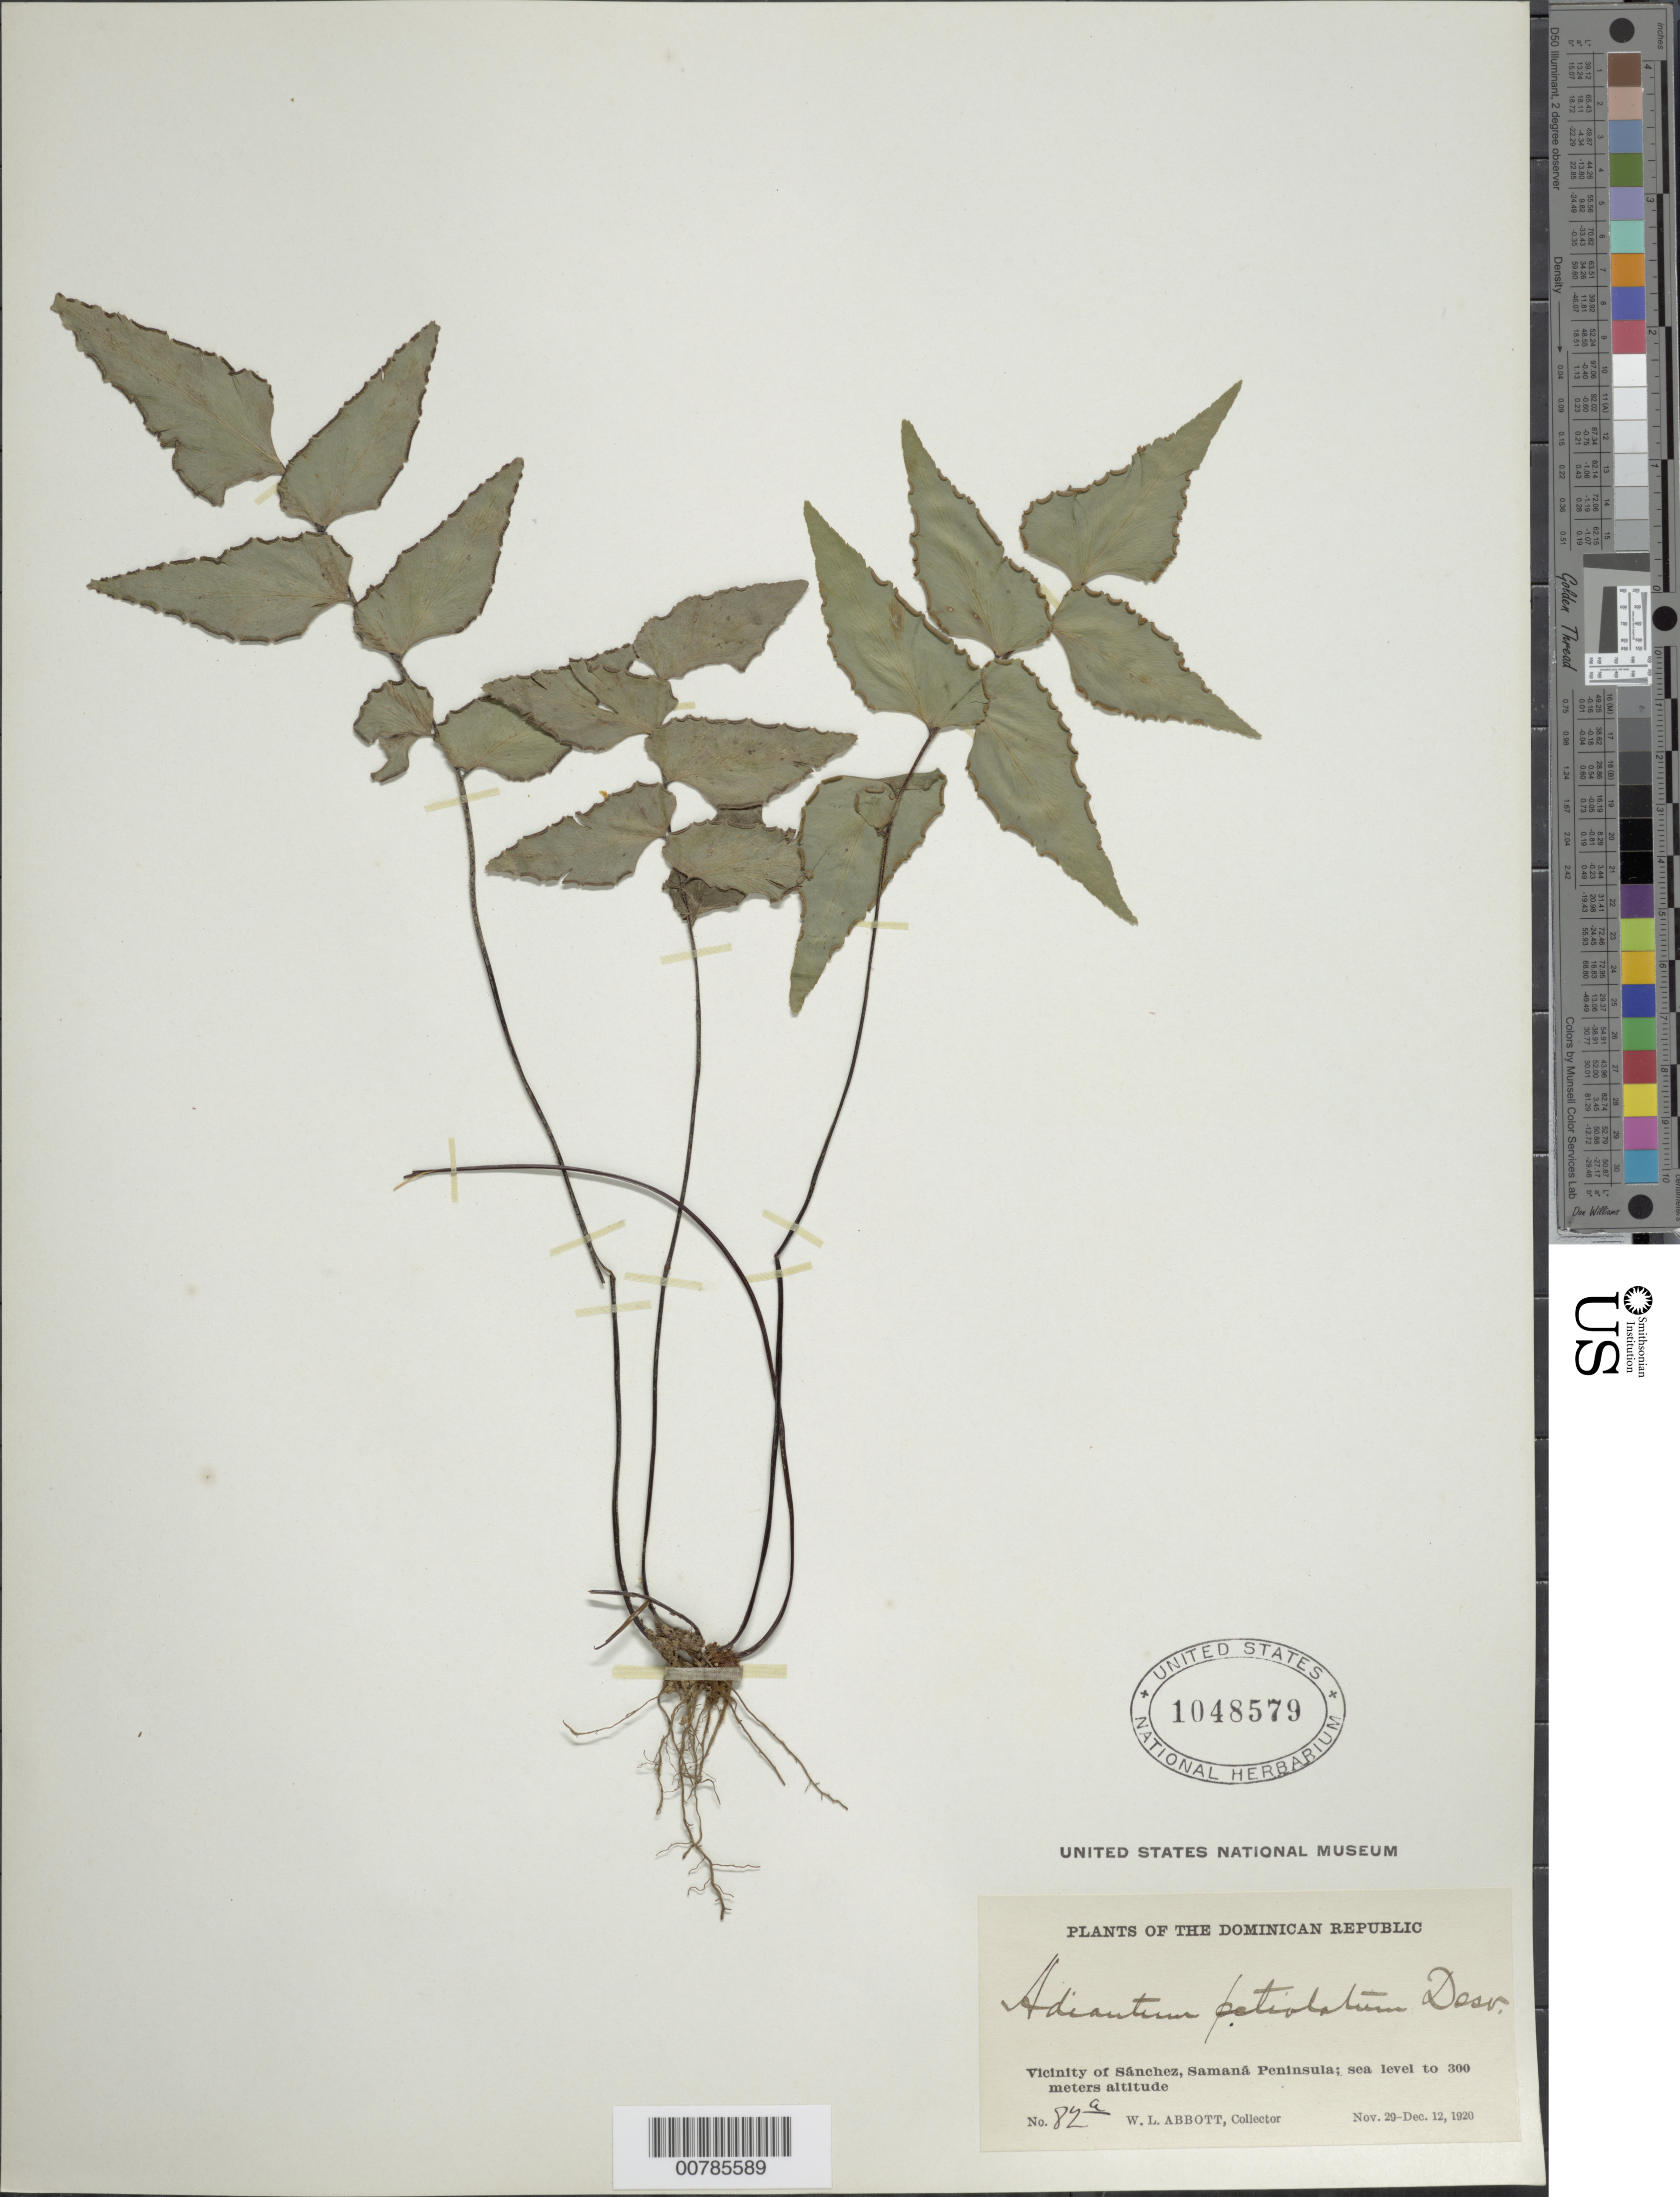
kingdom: Plantae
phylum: Tracheophyta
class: Polypodiopsida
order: Polypodiales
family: Pteridaceae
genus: Adiantum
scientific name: Adiantum petiolatum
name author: Desv.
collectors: W. L. Abbott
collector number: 82a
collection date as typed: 29 Dec 1920 12 Dec 1920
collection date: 1920-12-12/1920-12-29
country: Dominican Republic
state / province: Samana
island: Hispaniola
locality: Samaná, Samaná Peninsula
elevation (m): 0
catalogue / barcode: US 1048579